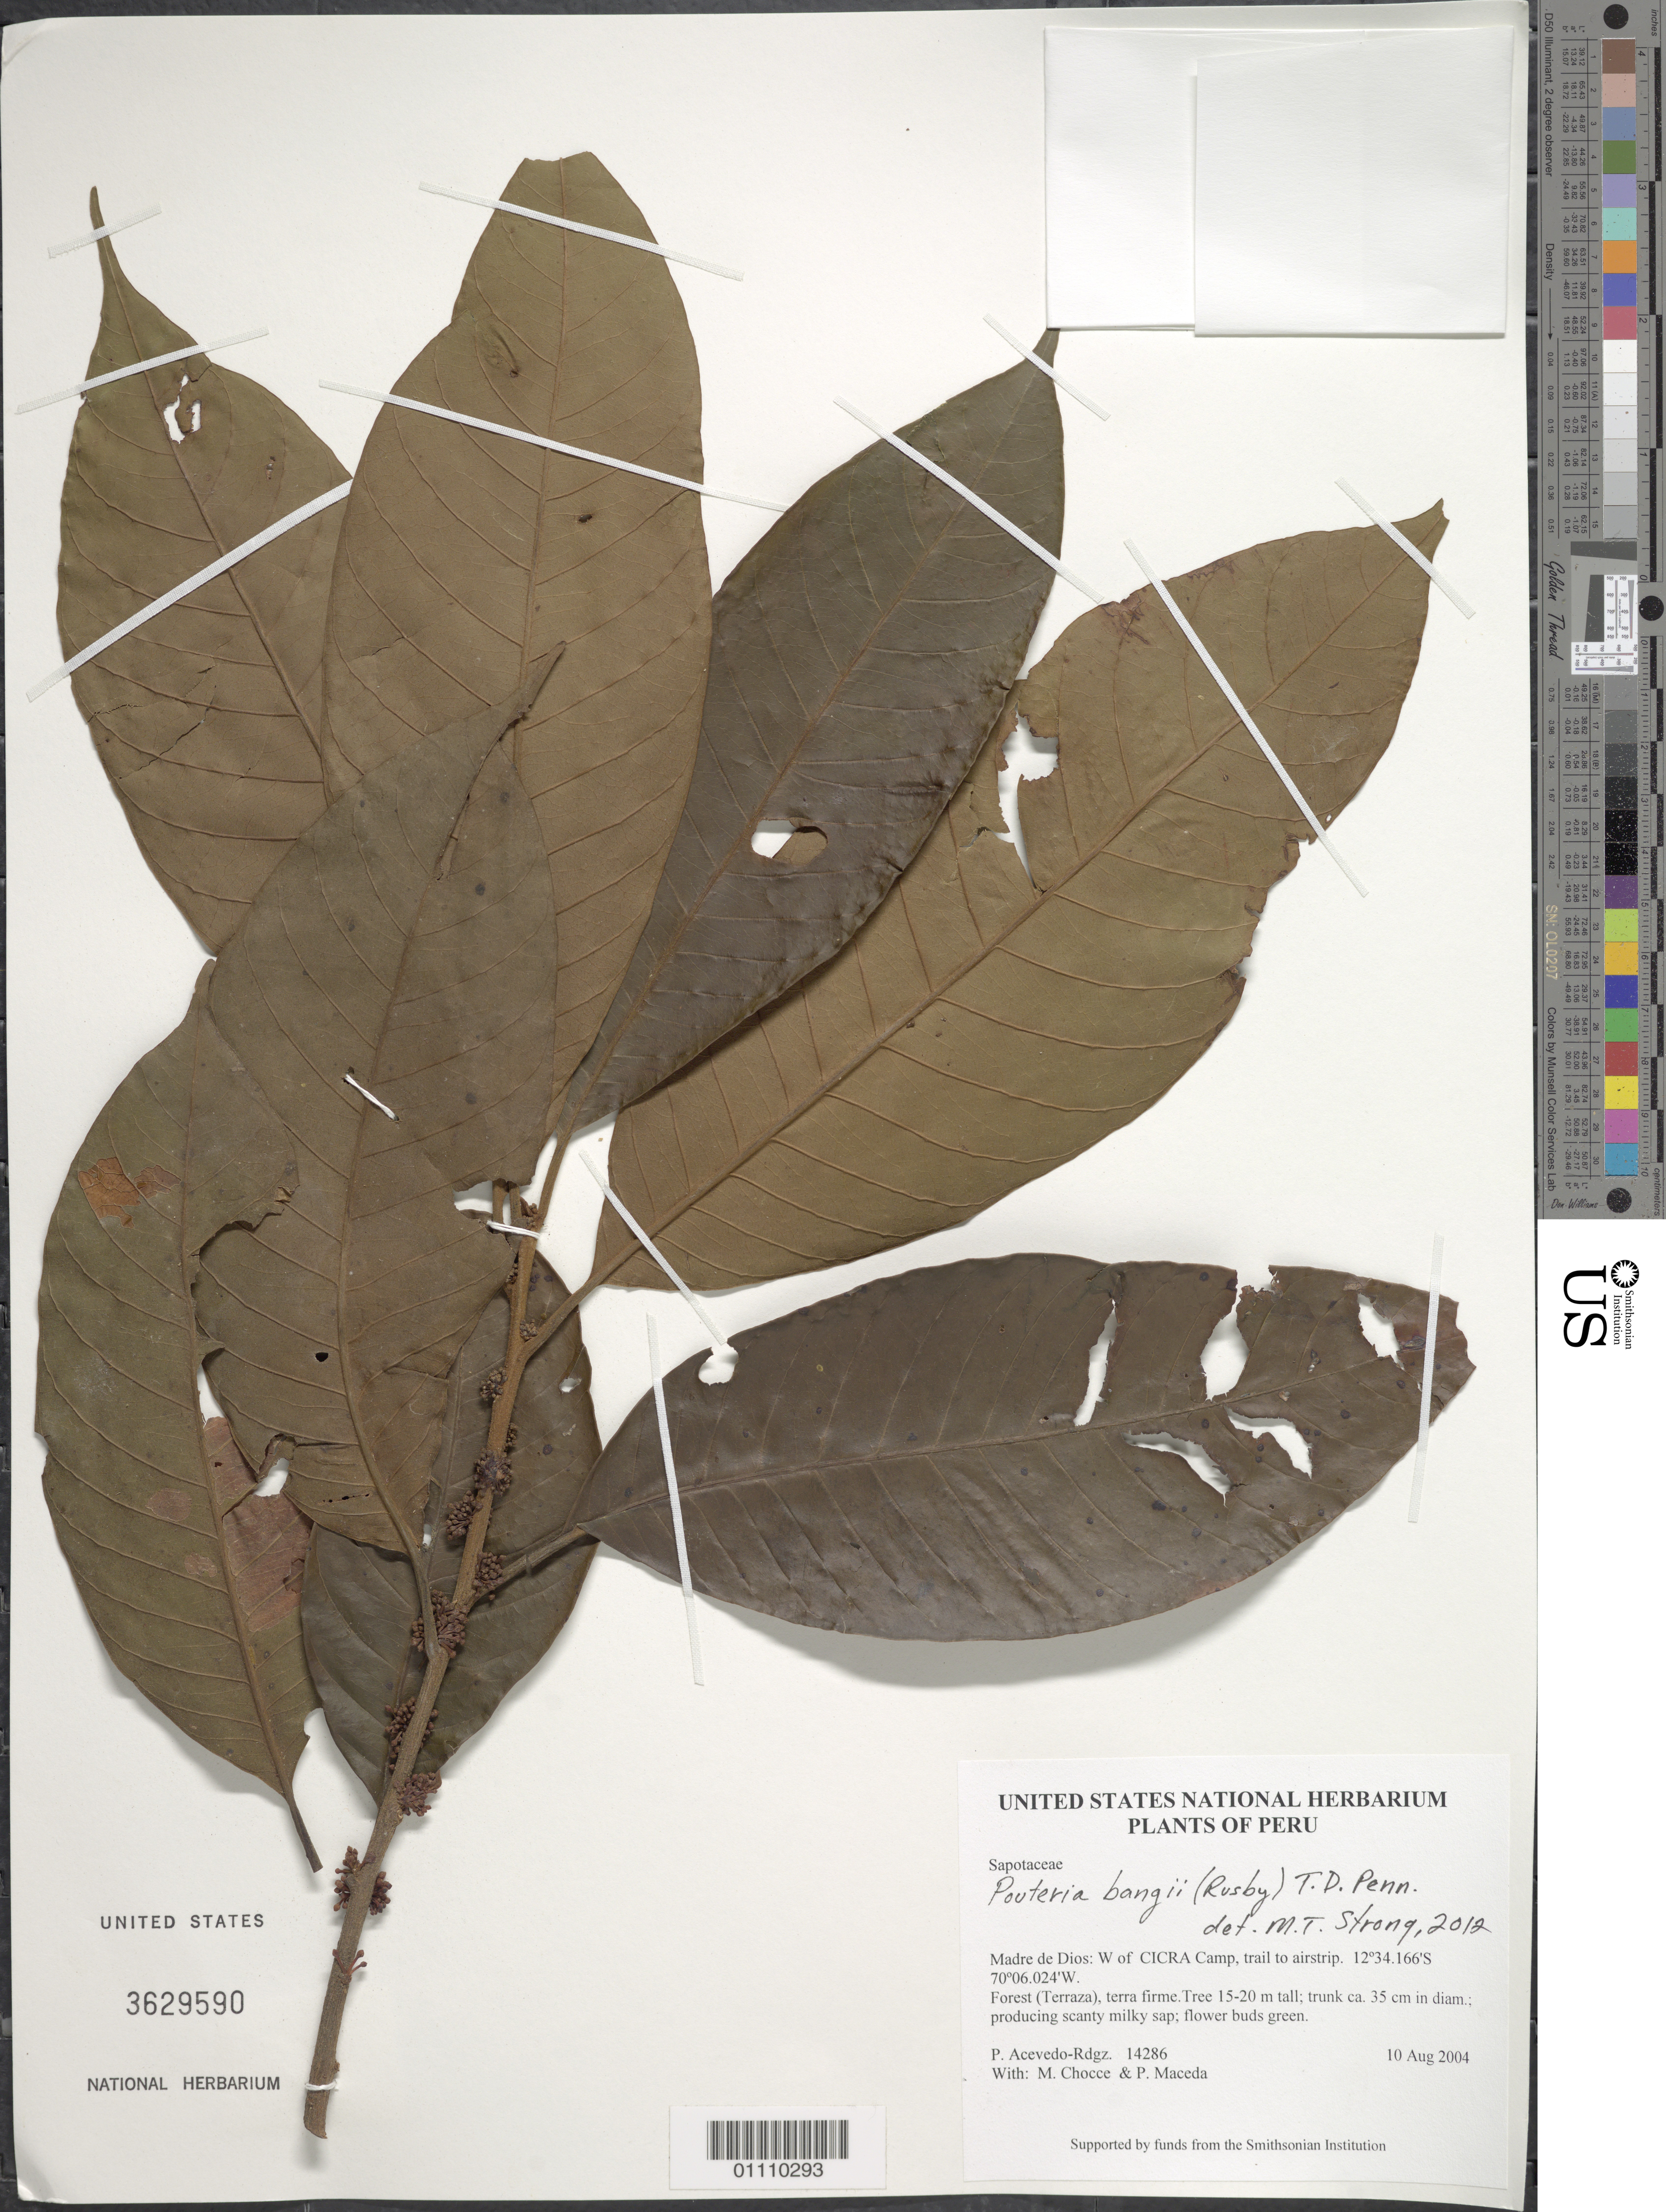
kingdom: Plantae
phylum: Tracheophyta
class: Magnoliopsida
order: Ericales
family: Sapotaceae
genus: Pouteria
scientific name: Pouteria bangii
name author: (Rusby) T.D. Penn.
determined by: Strong, M. T., (US), Smithsonian Institution - National Museum of Natural History (UNITED STATES)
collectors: P. Acevedo-Rodr., M. Chocce & P. Maceda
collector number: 14286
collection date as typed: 10 Aug 2004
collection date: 2004-08-10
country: Peru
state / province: Madre de Dios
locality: Madre de Dios: W of CICRA Camp, trail to airstrip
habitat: Forest (Terraza), terra firme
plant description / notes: NY, K, MO, GH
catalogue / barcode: US 3629590